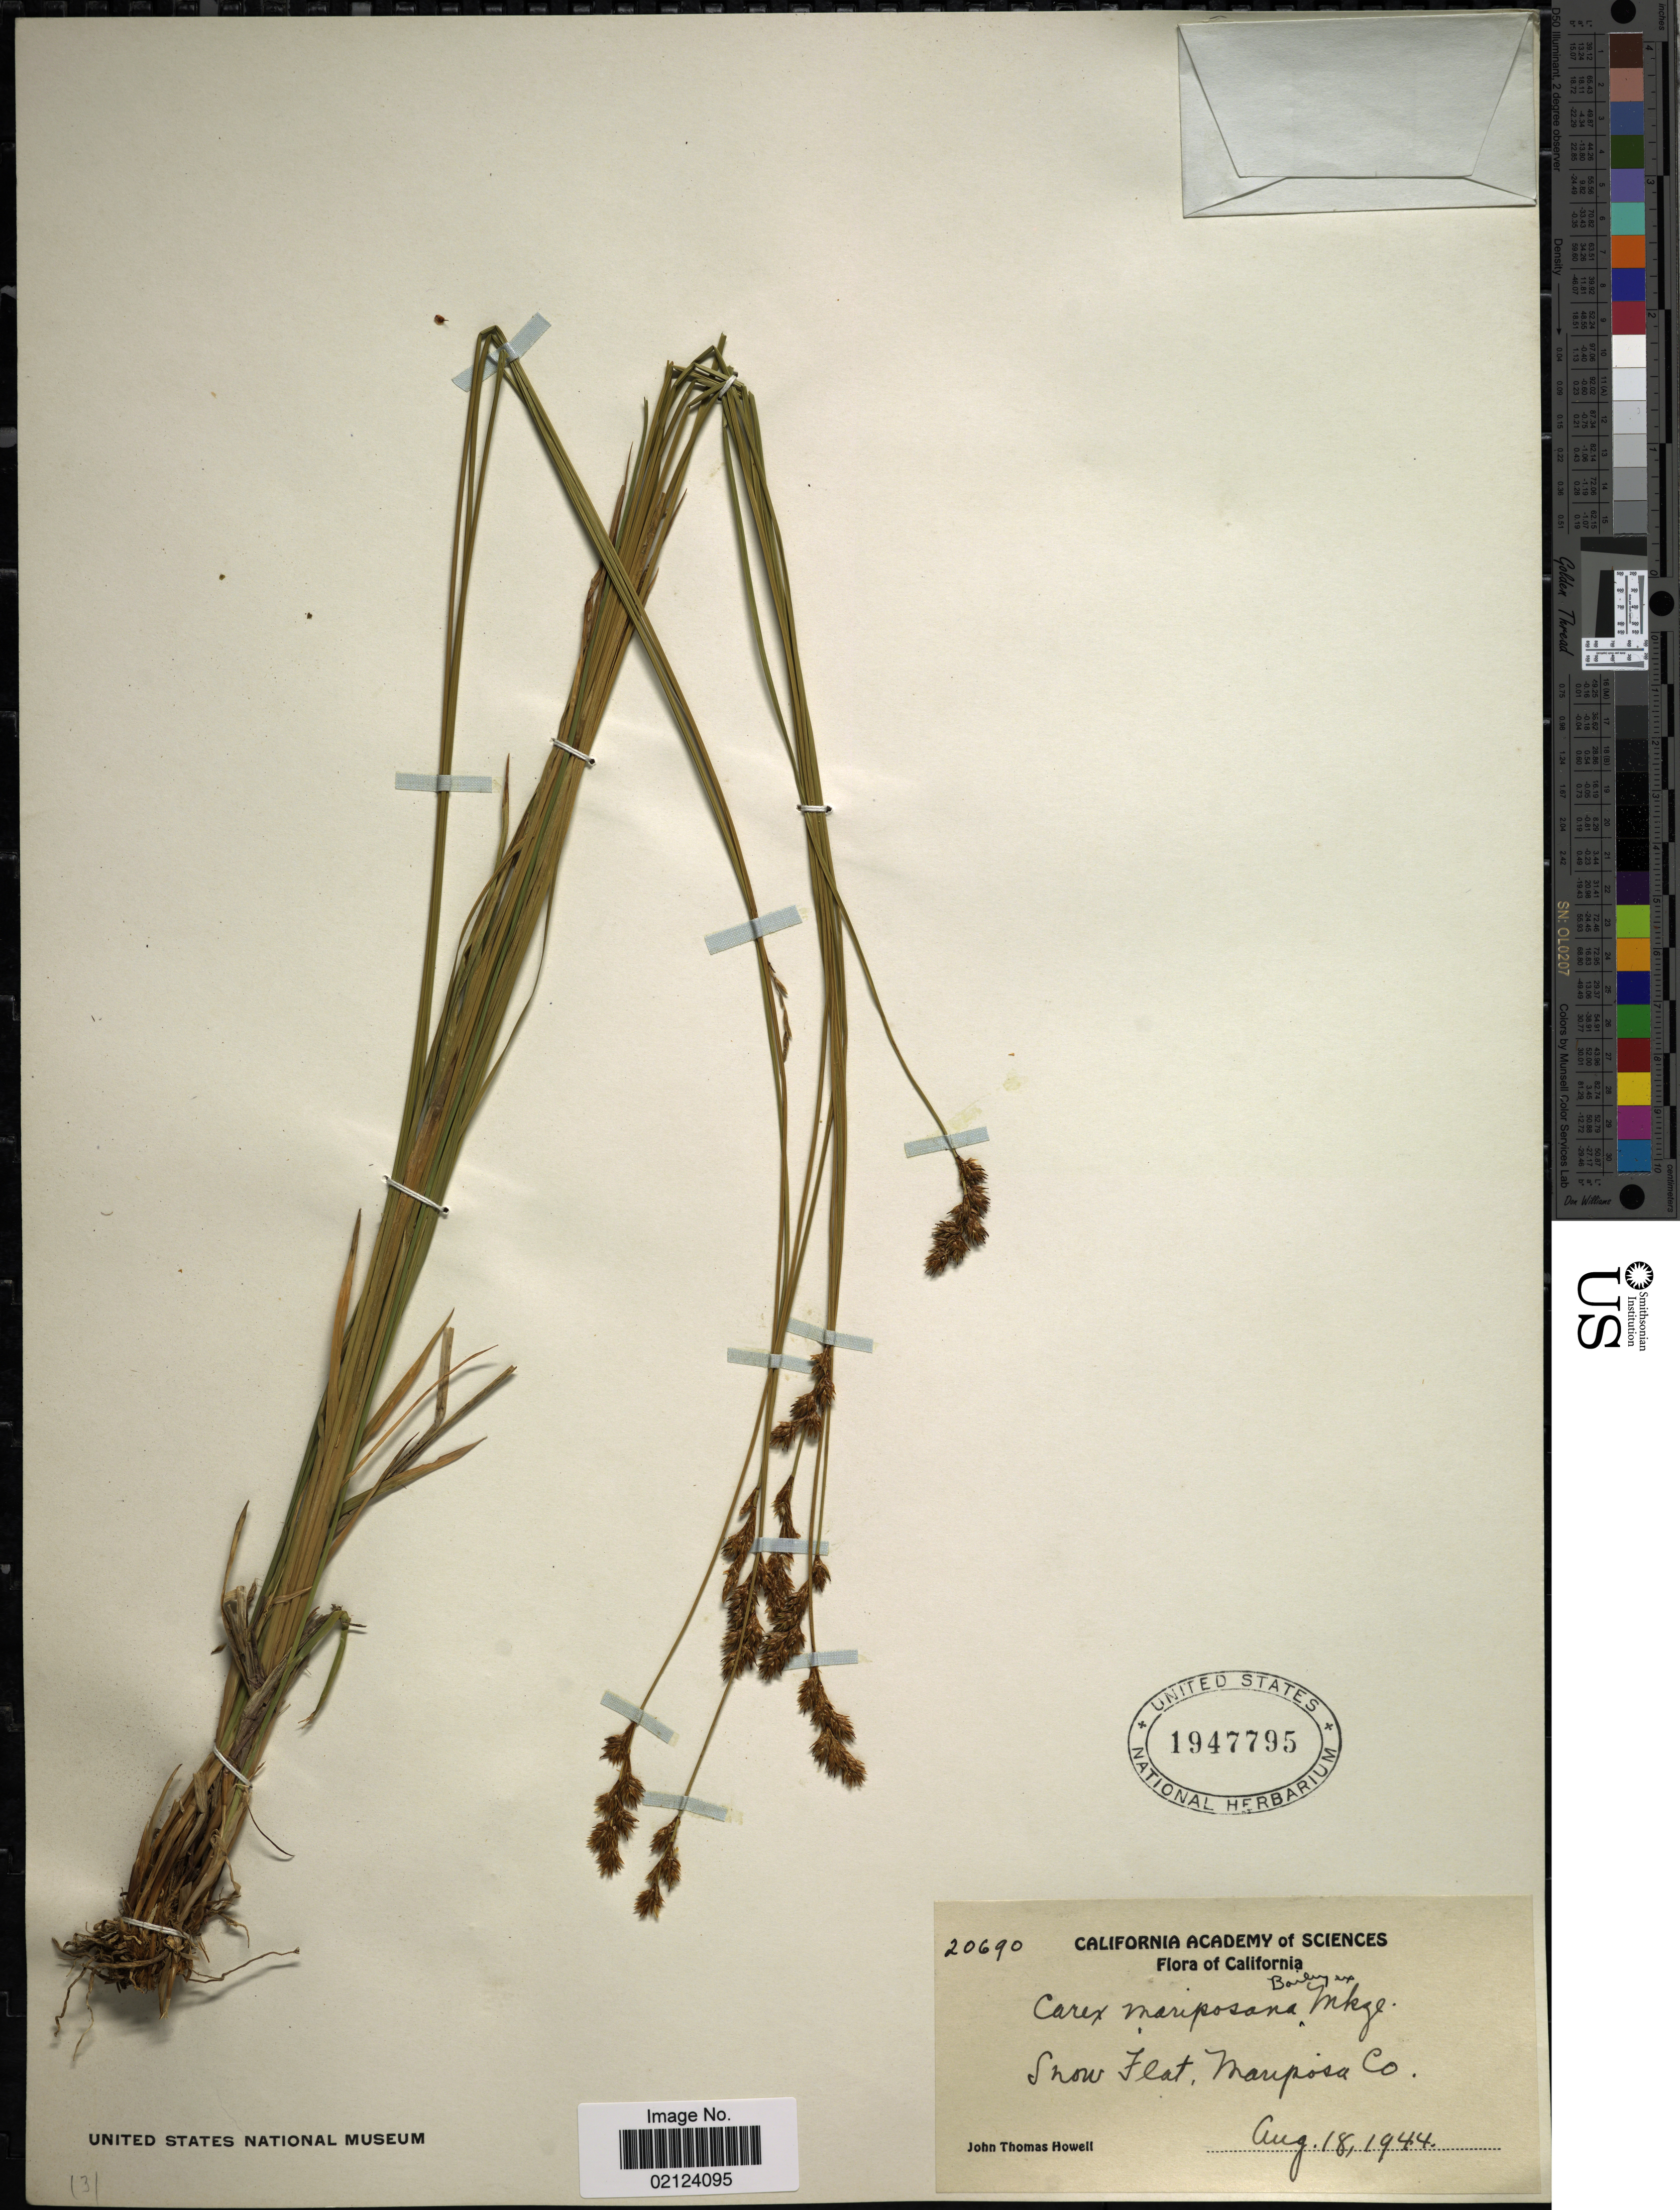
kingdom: Plantae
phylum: Tracheophyta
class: Liliopsida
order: Poales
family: Cyperaceae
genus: Carex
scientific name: Carex mariposana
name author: L.H. Bailey ex Mack.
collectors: J. T. Howell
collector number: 20690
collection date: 1944-08-18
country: United States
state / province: California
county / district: Mariposa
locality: Snow Flat, Mariposa Co.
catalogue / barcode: US 1947795